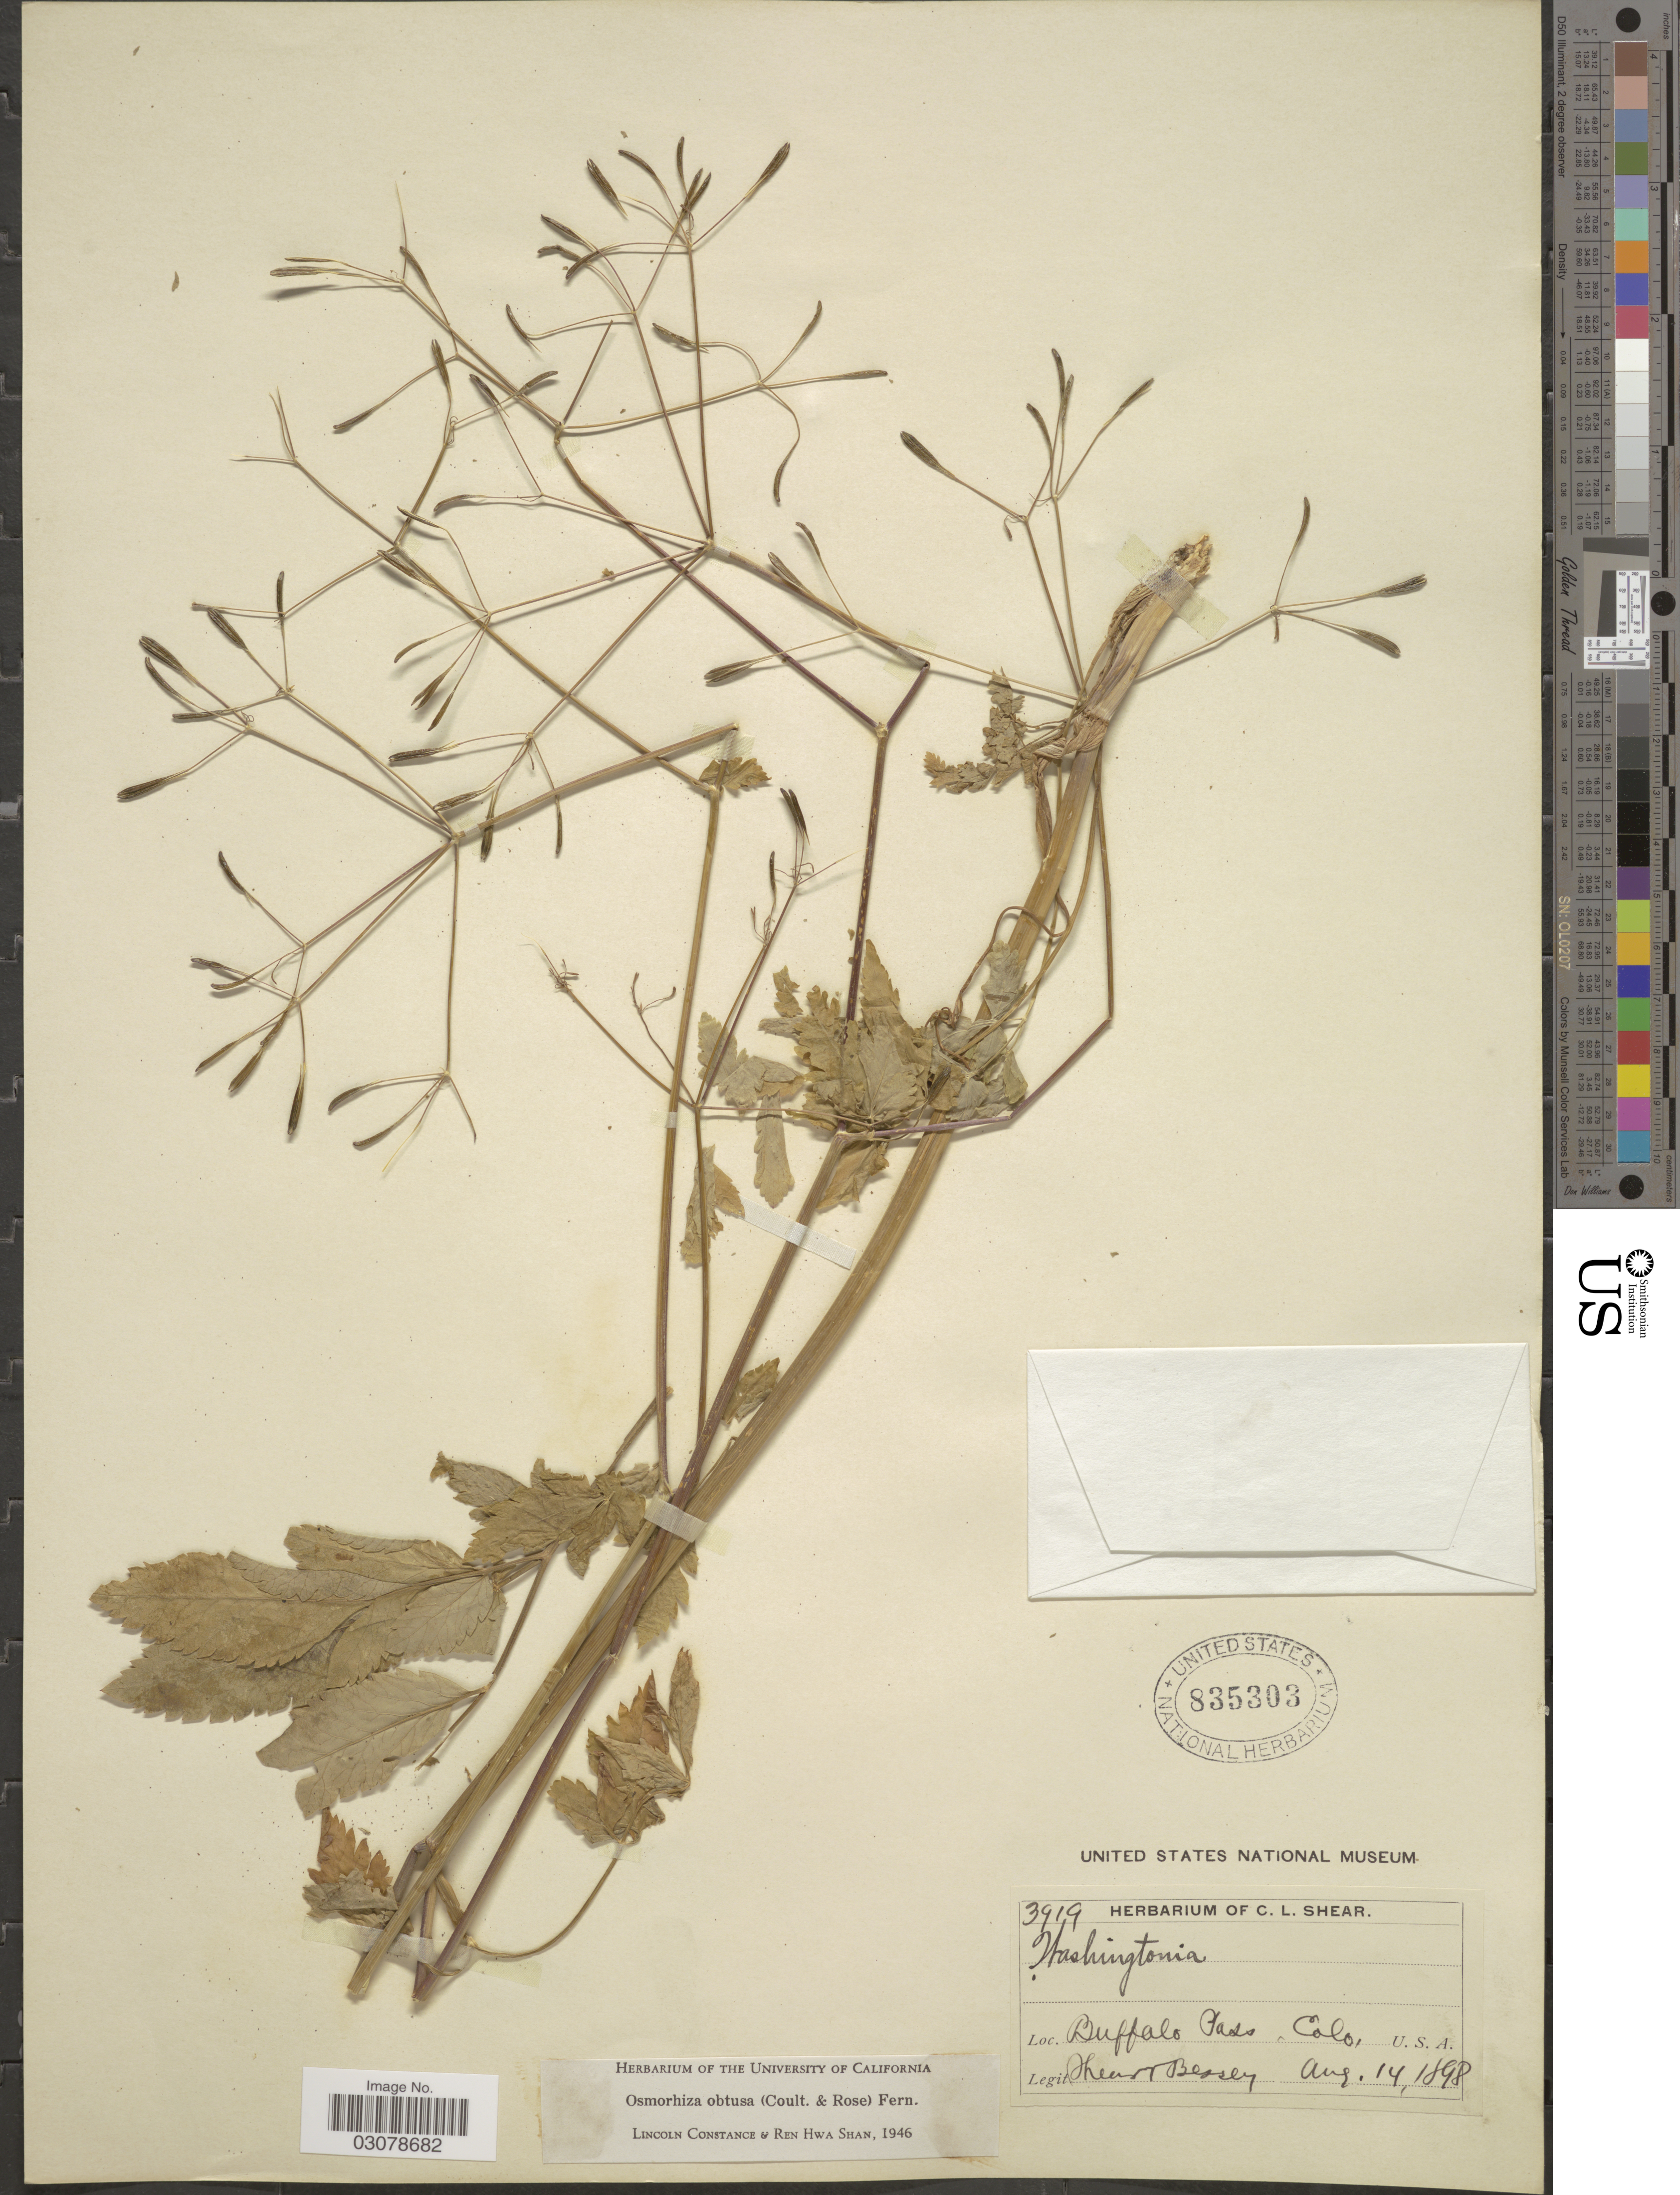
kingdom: Plantae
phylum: Tracheophyta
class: Magnoliopsida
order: Apiales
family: Apiaceae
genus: Osmorhiza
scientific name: Osmorhiza obtusa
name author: (J.M. Coult. & Rose) Fernald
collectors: C. L. Shear & -. Bessey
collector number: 3919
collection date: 1898-08-14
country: United States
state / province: Colorado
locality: Buffalo Pass.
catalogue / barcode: US 835303